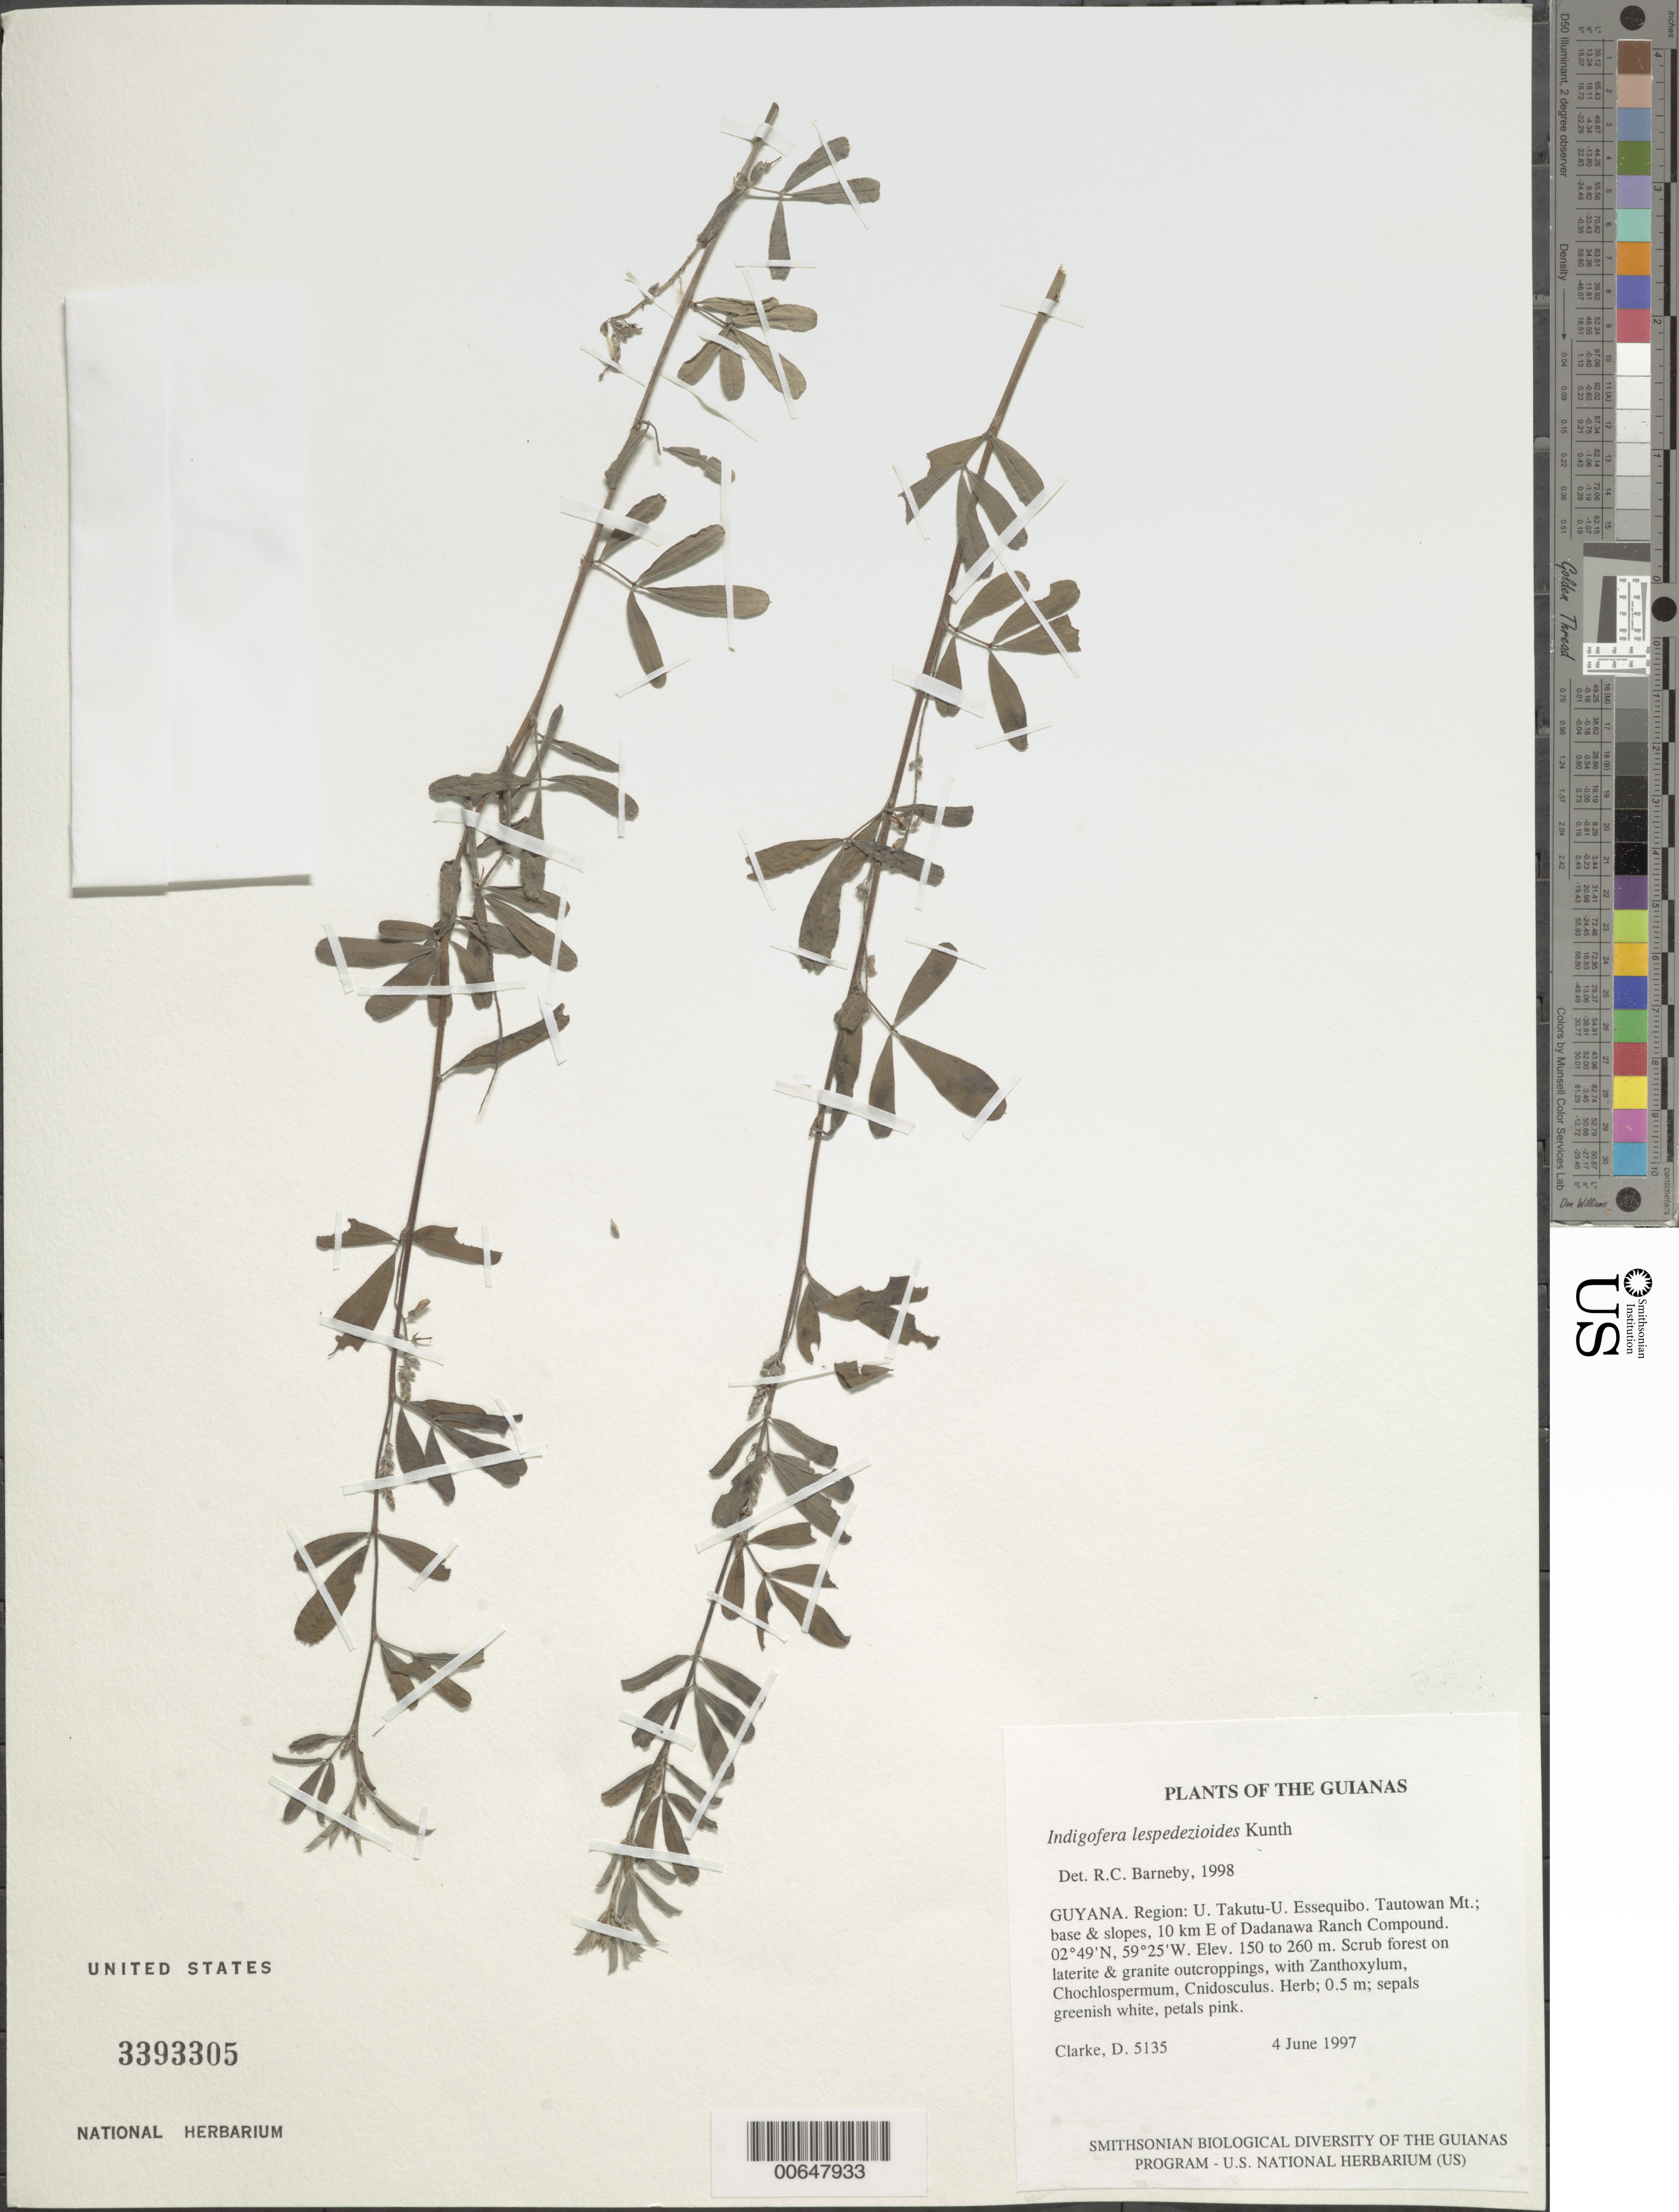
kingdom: Plantae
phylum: Tracheophyta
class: Magnoliopsida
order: Fabales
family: Fabaceae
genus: Indigofera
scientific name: Indigofera lespedezioides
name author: Kunth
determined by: Barneby, Rupert C., (NY)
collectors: H. D. Clarke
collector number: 5135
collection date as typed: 4 June 1997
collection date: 1997-06-04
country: Guyana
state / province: U. Takutu-U. Essequibo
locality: Tautowan Mt.; base & slopes, 10 km E of Dadanawa Ranch Compound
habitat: Scrub forest on laterite & granite outcroppings, with Zanthoxylum, Chochlospermum, Cnidoscolus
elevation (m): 150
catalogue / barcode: US 3393305